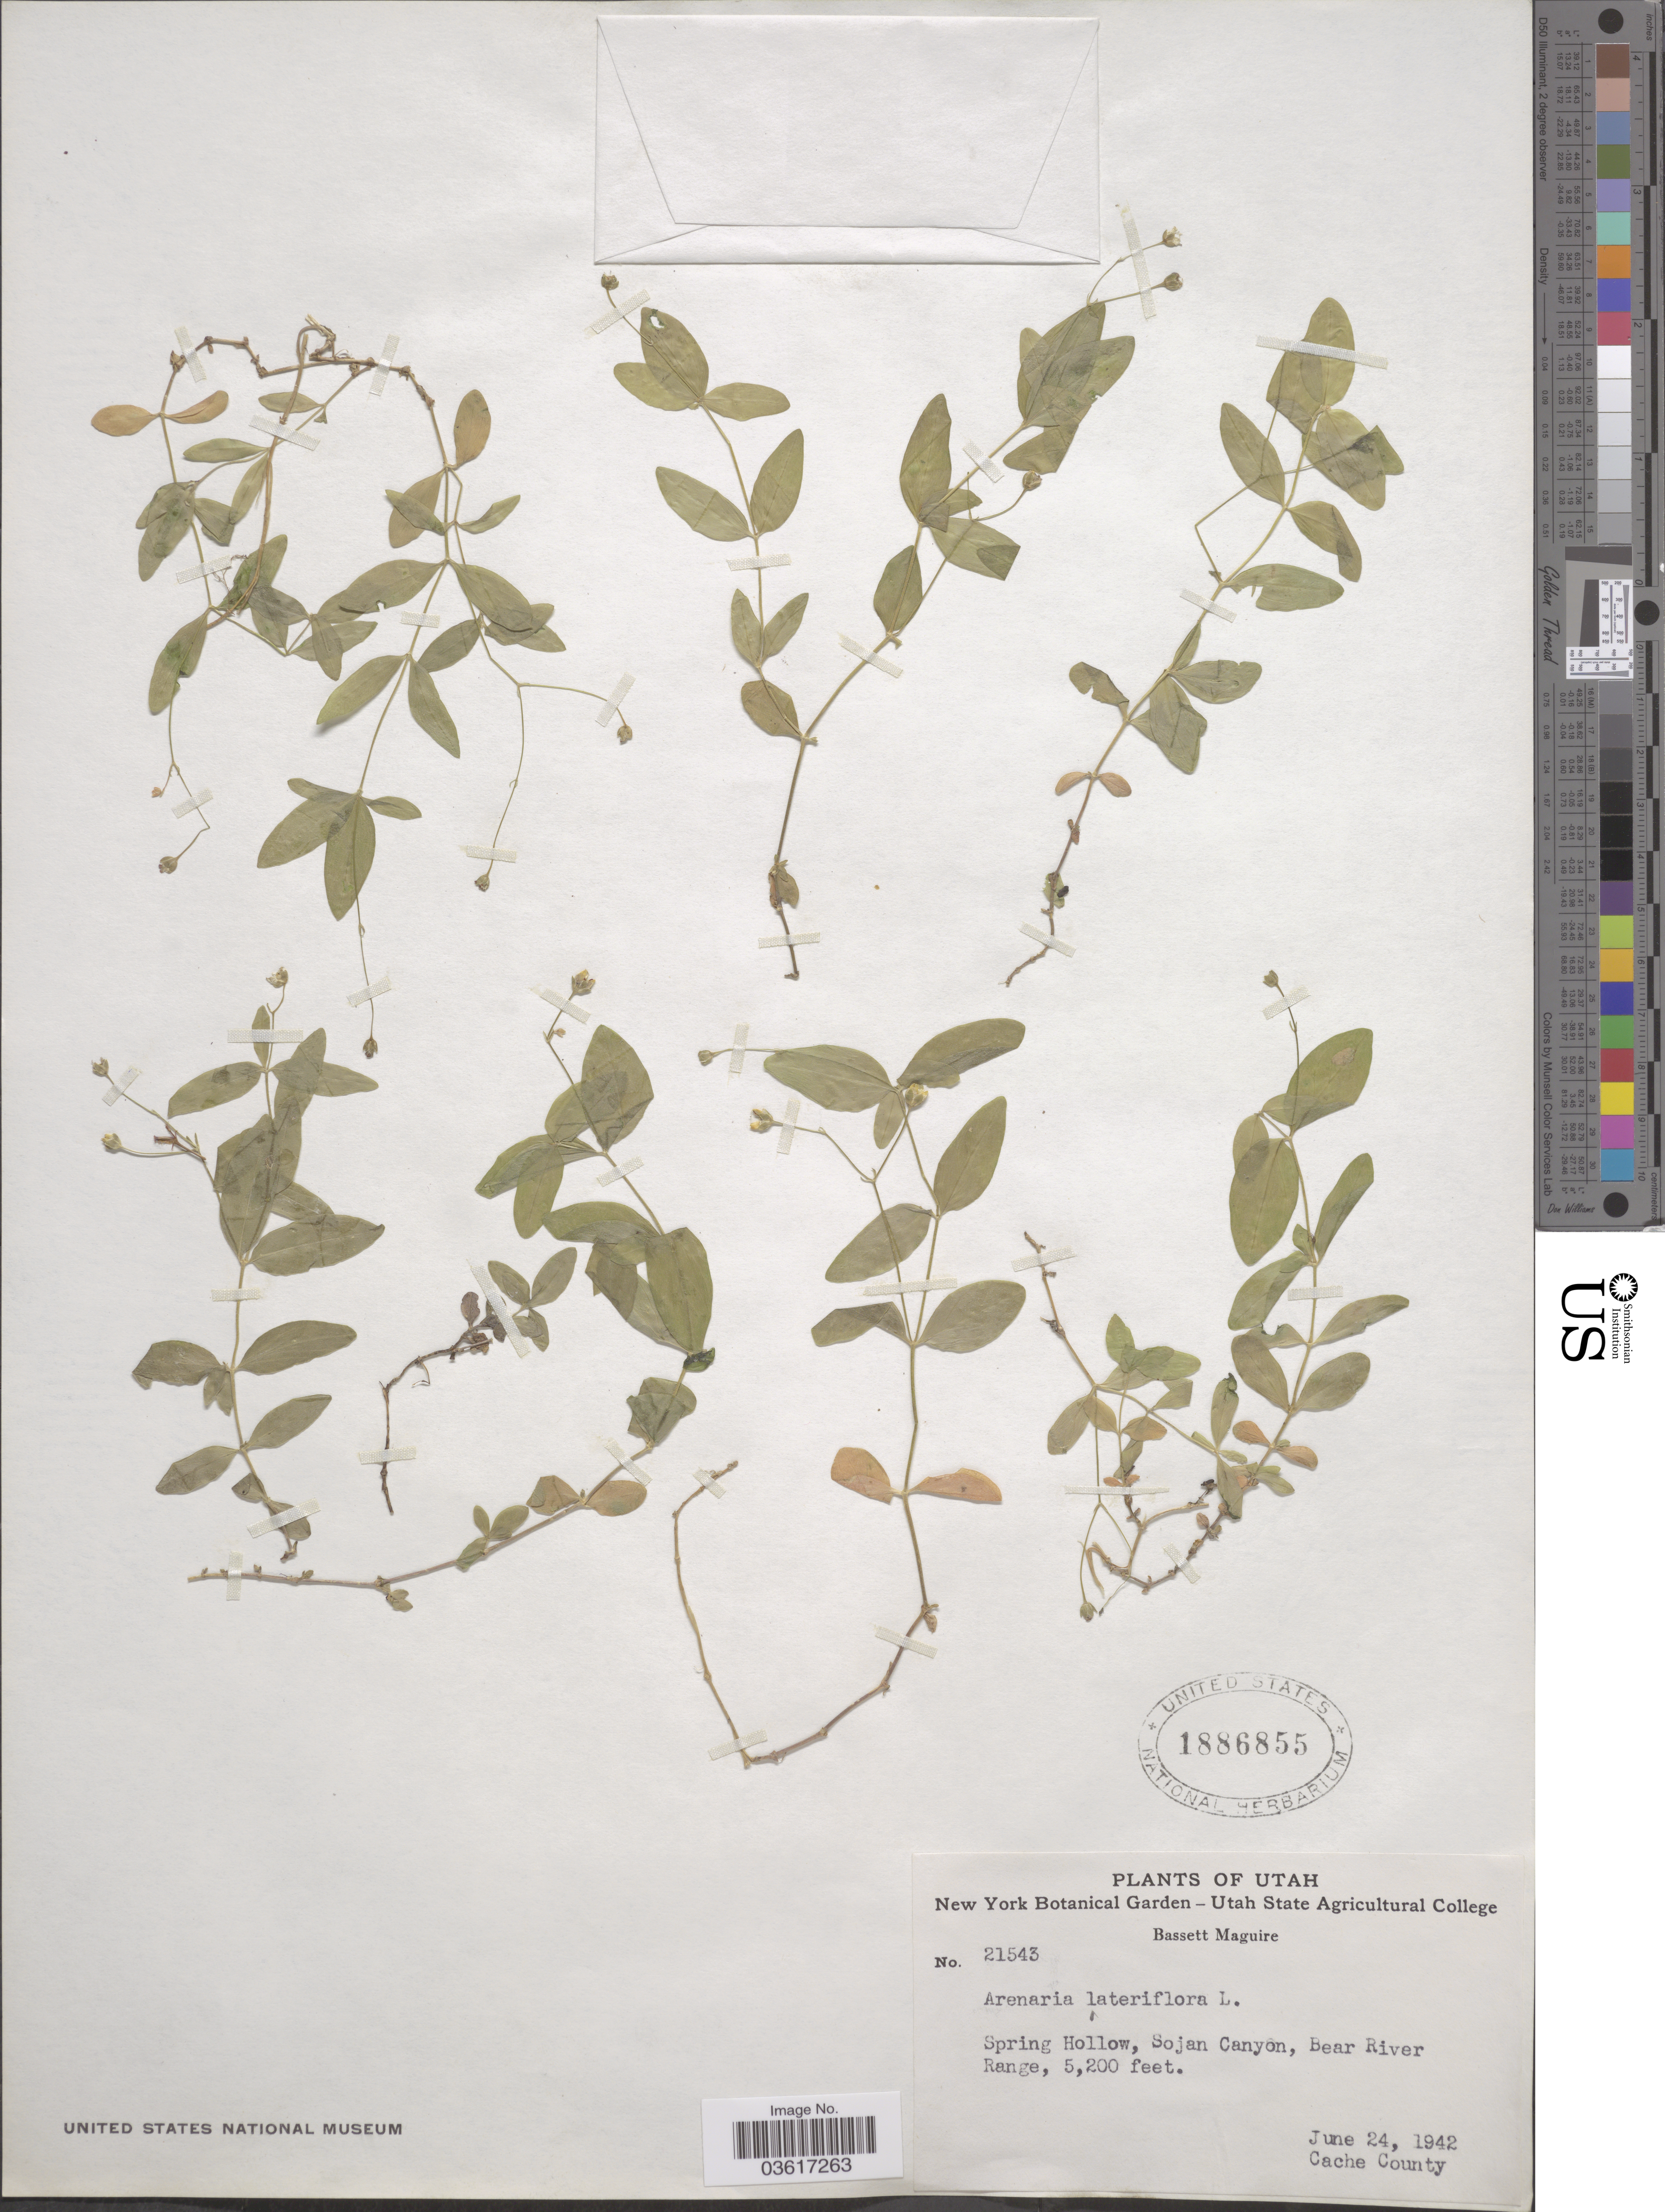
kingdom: Plantae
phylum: Tracheophyta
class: Magnoliopsida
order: Caryophyllales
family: Caryophyllaceae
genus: Moehringia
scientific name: Moehringia lateriflora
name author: (L.) Fenzl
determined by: Strong, Mark T., (BOT), Smithsonian Institution - National Museum of Natural History (UNITED STATES)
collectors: B. Maguire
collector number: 21543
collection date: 1942-06-24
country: United States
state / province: Utah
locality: Spring Hollow, Sojan Canyon, Bear River Range. Cache County.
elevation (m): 1585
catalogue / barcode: US 1886855